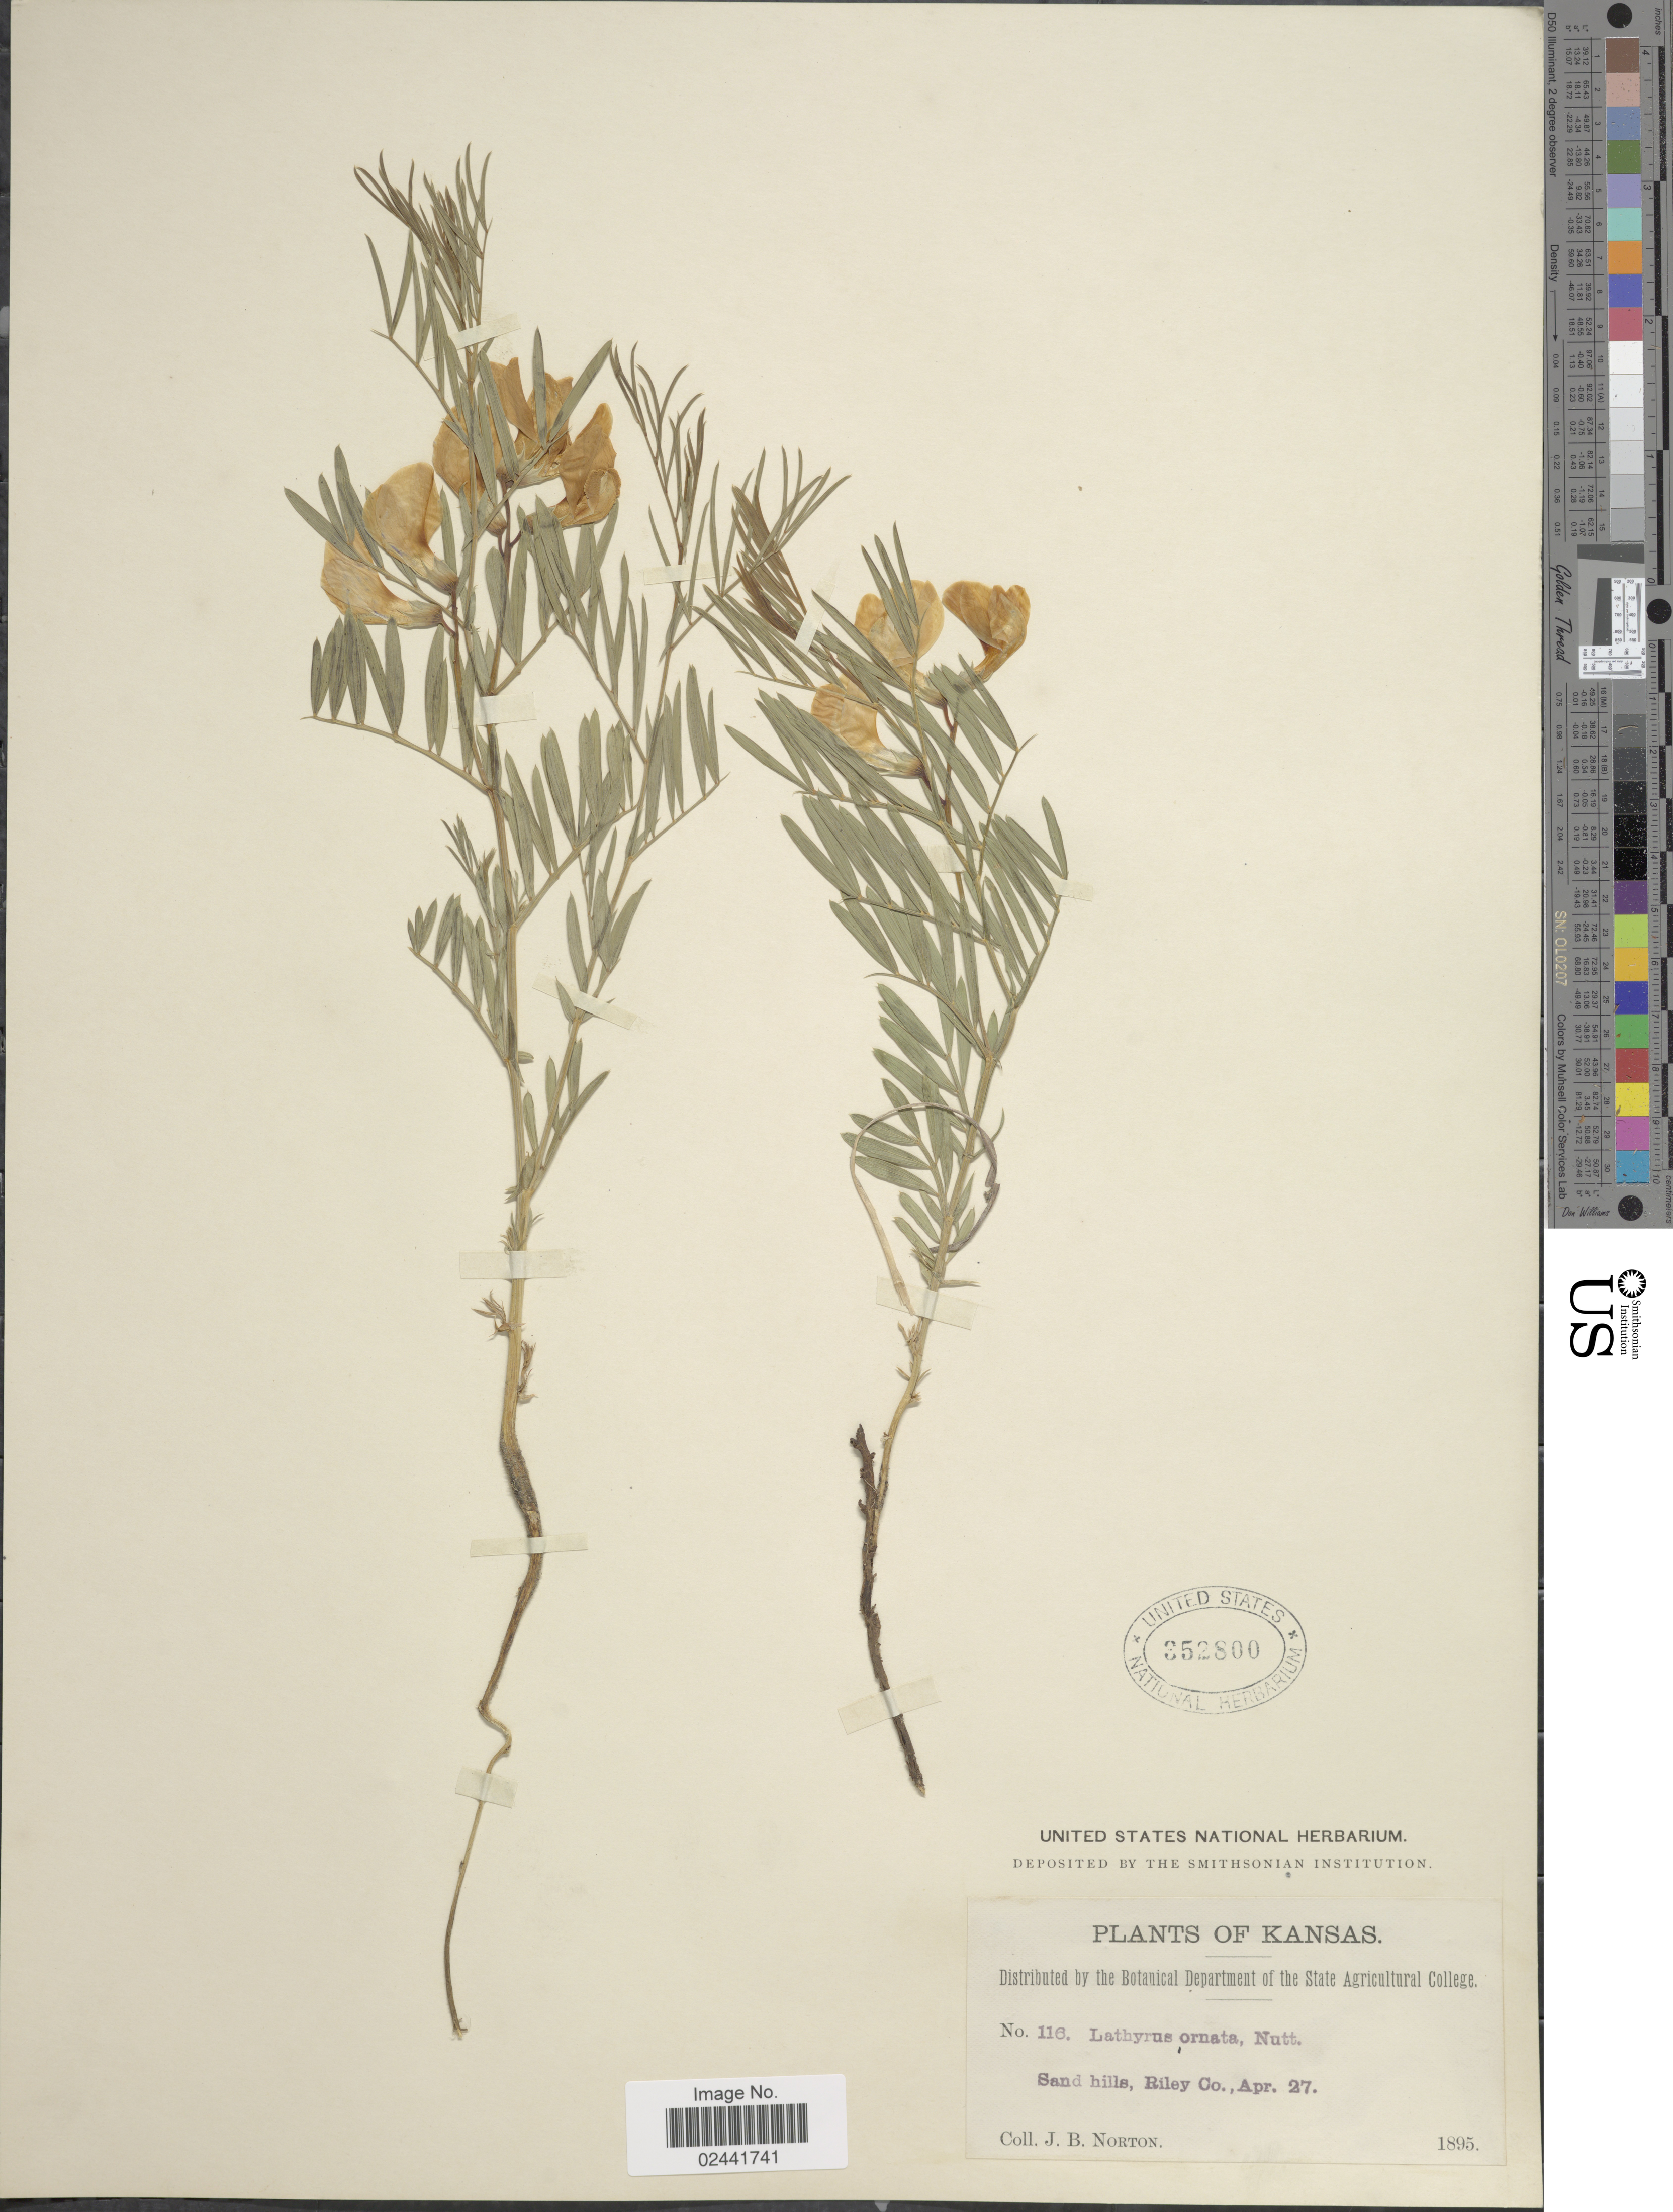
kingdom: Plantae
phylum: Tracheophyta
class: Magnoliopsida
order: Fabales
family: Fabaceae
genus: Lathyrus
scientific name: Lathyrus stipulaceus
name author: (Pursh) Butters & H. St. John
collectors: J. B. Norton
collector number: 116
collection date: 1895-04-27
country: United States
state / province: Kansas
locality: Sand hills, Riley Co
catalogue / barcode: US 352800